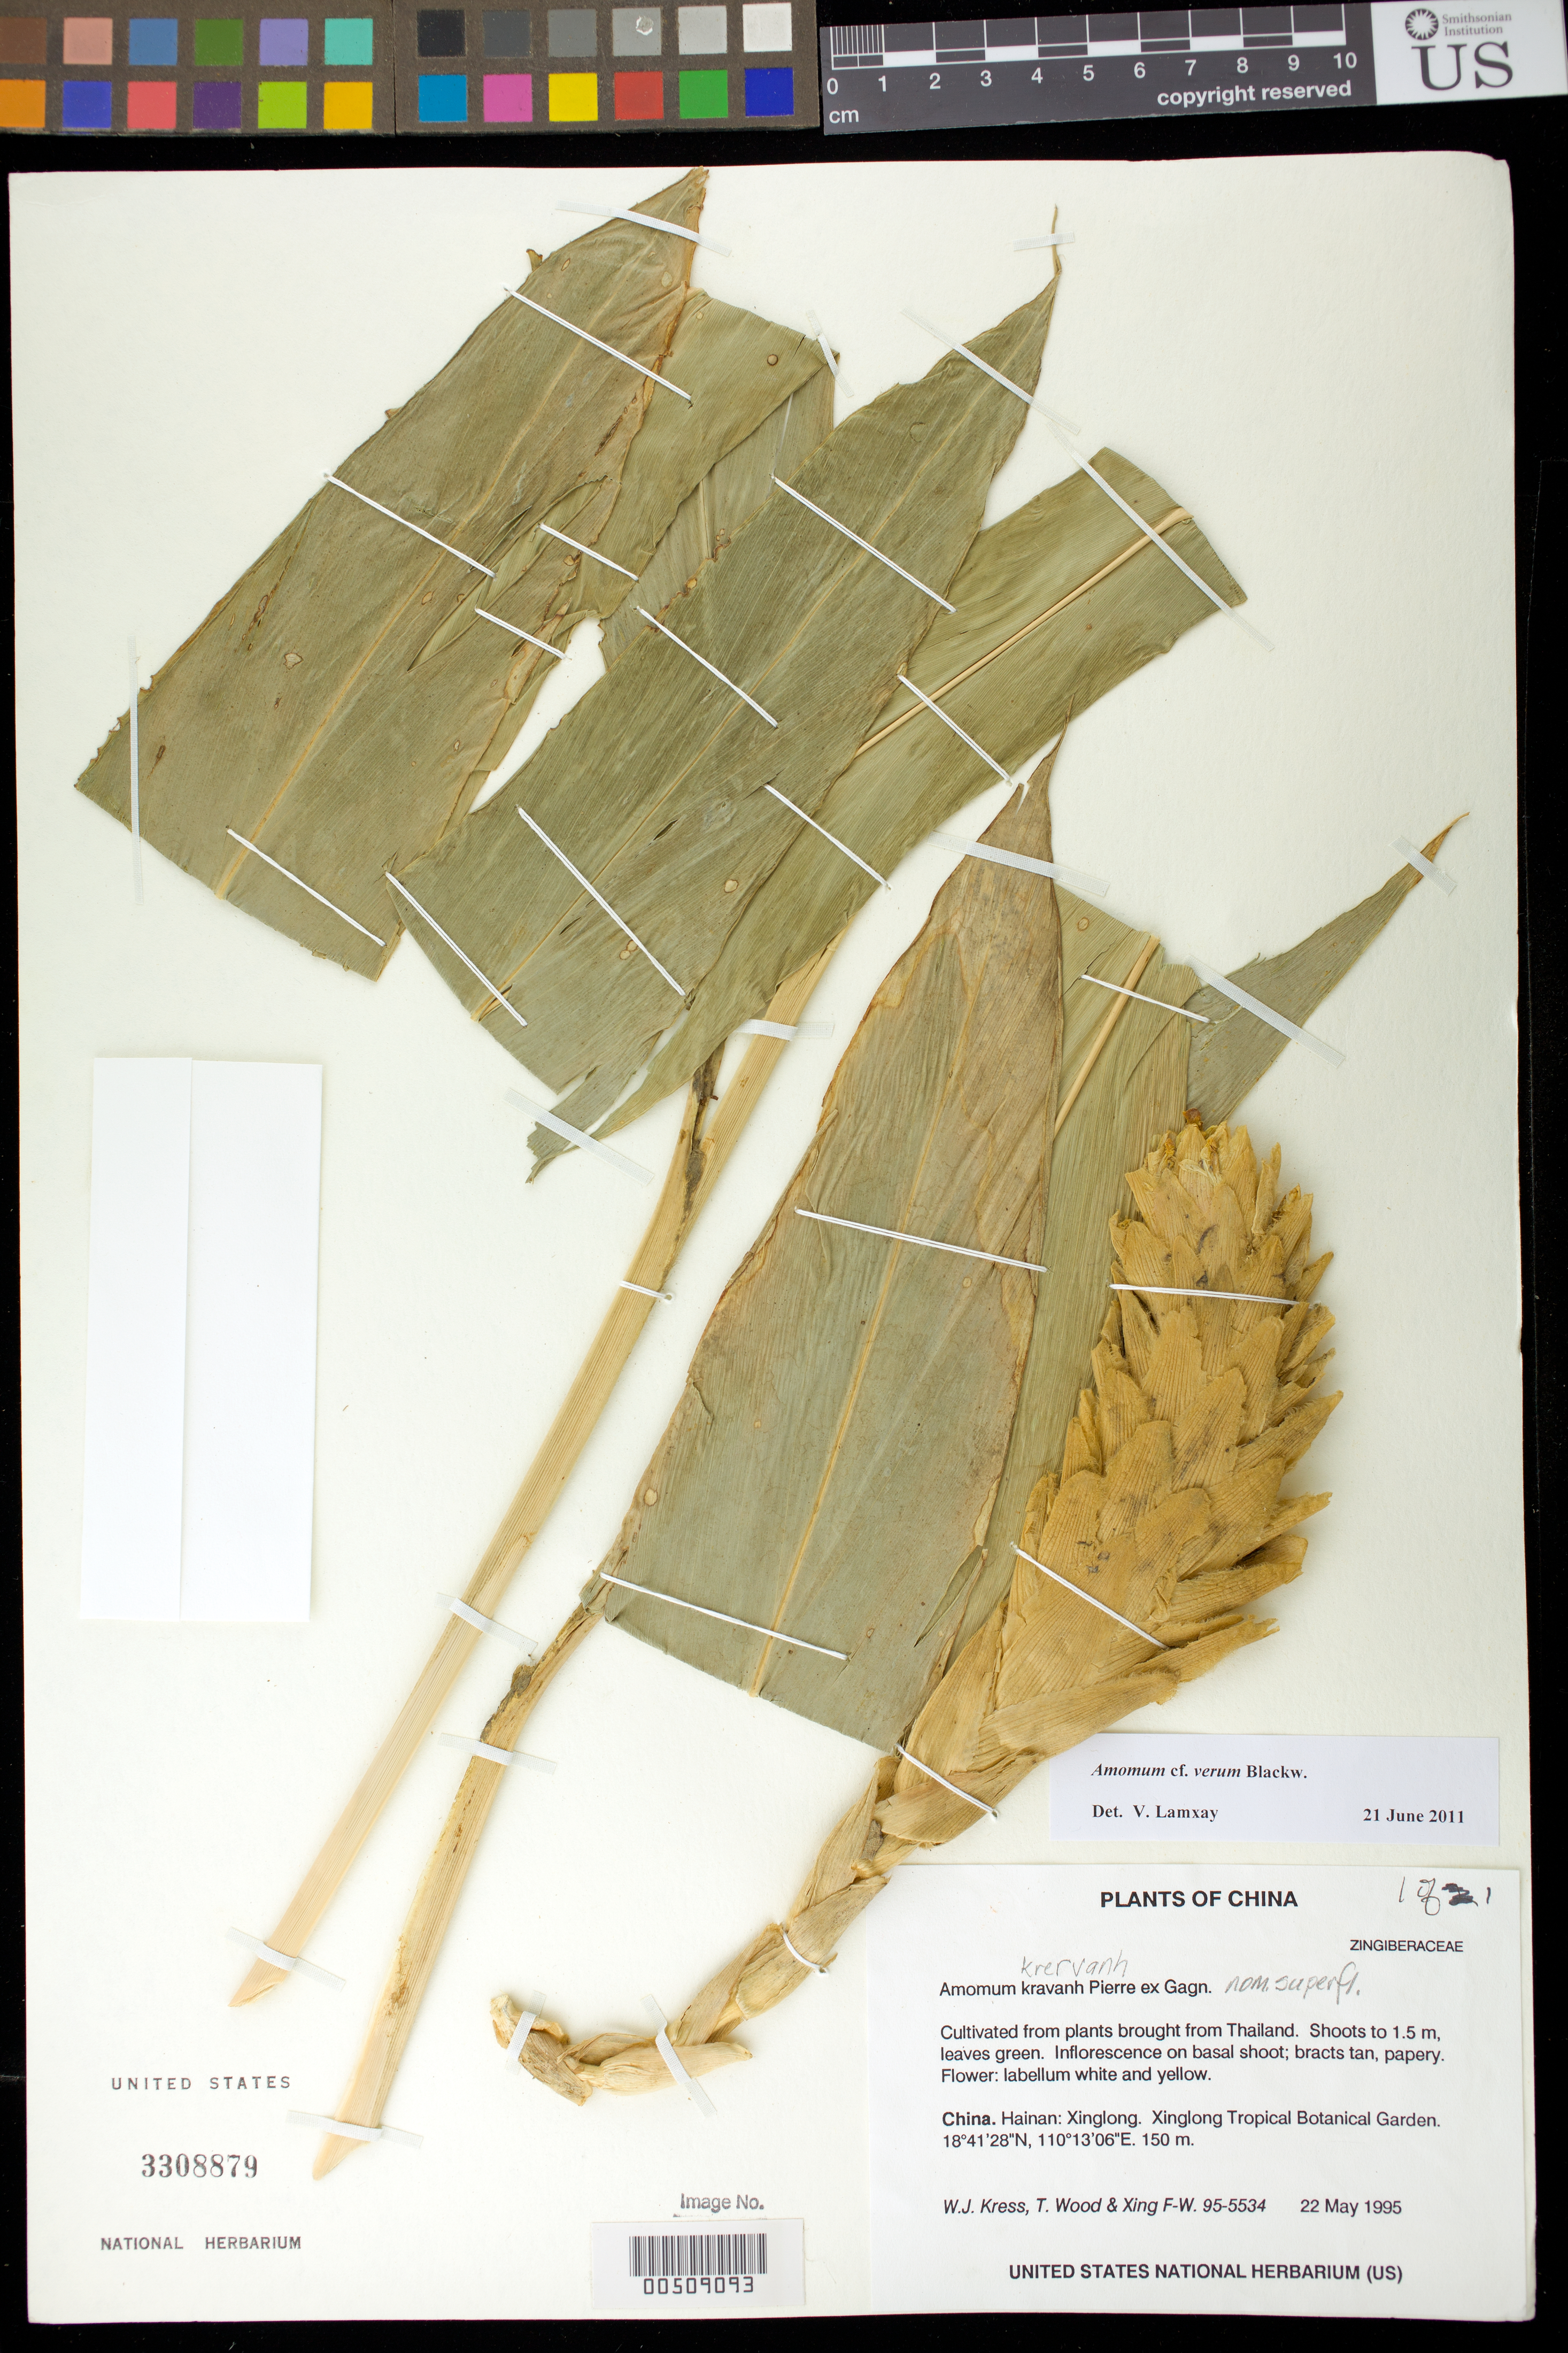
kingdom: Plantae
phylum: Tracheophyta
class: Liliopsida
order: Zingiberales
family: Zingiberaceae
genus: Amomum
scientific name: Amomum verum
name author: Blackw.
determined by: Lamxay, V.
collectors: W. J. Kress, T. Wood & F. Xing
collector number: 95-5534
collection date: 1995-05-22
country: China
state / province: Hainan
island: Hainan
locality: Xinglong. Xinglong Tropical Botanical Garden.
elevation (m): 150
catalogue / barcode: US 3308879